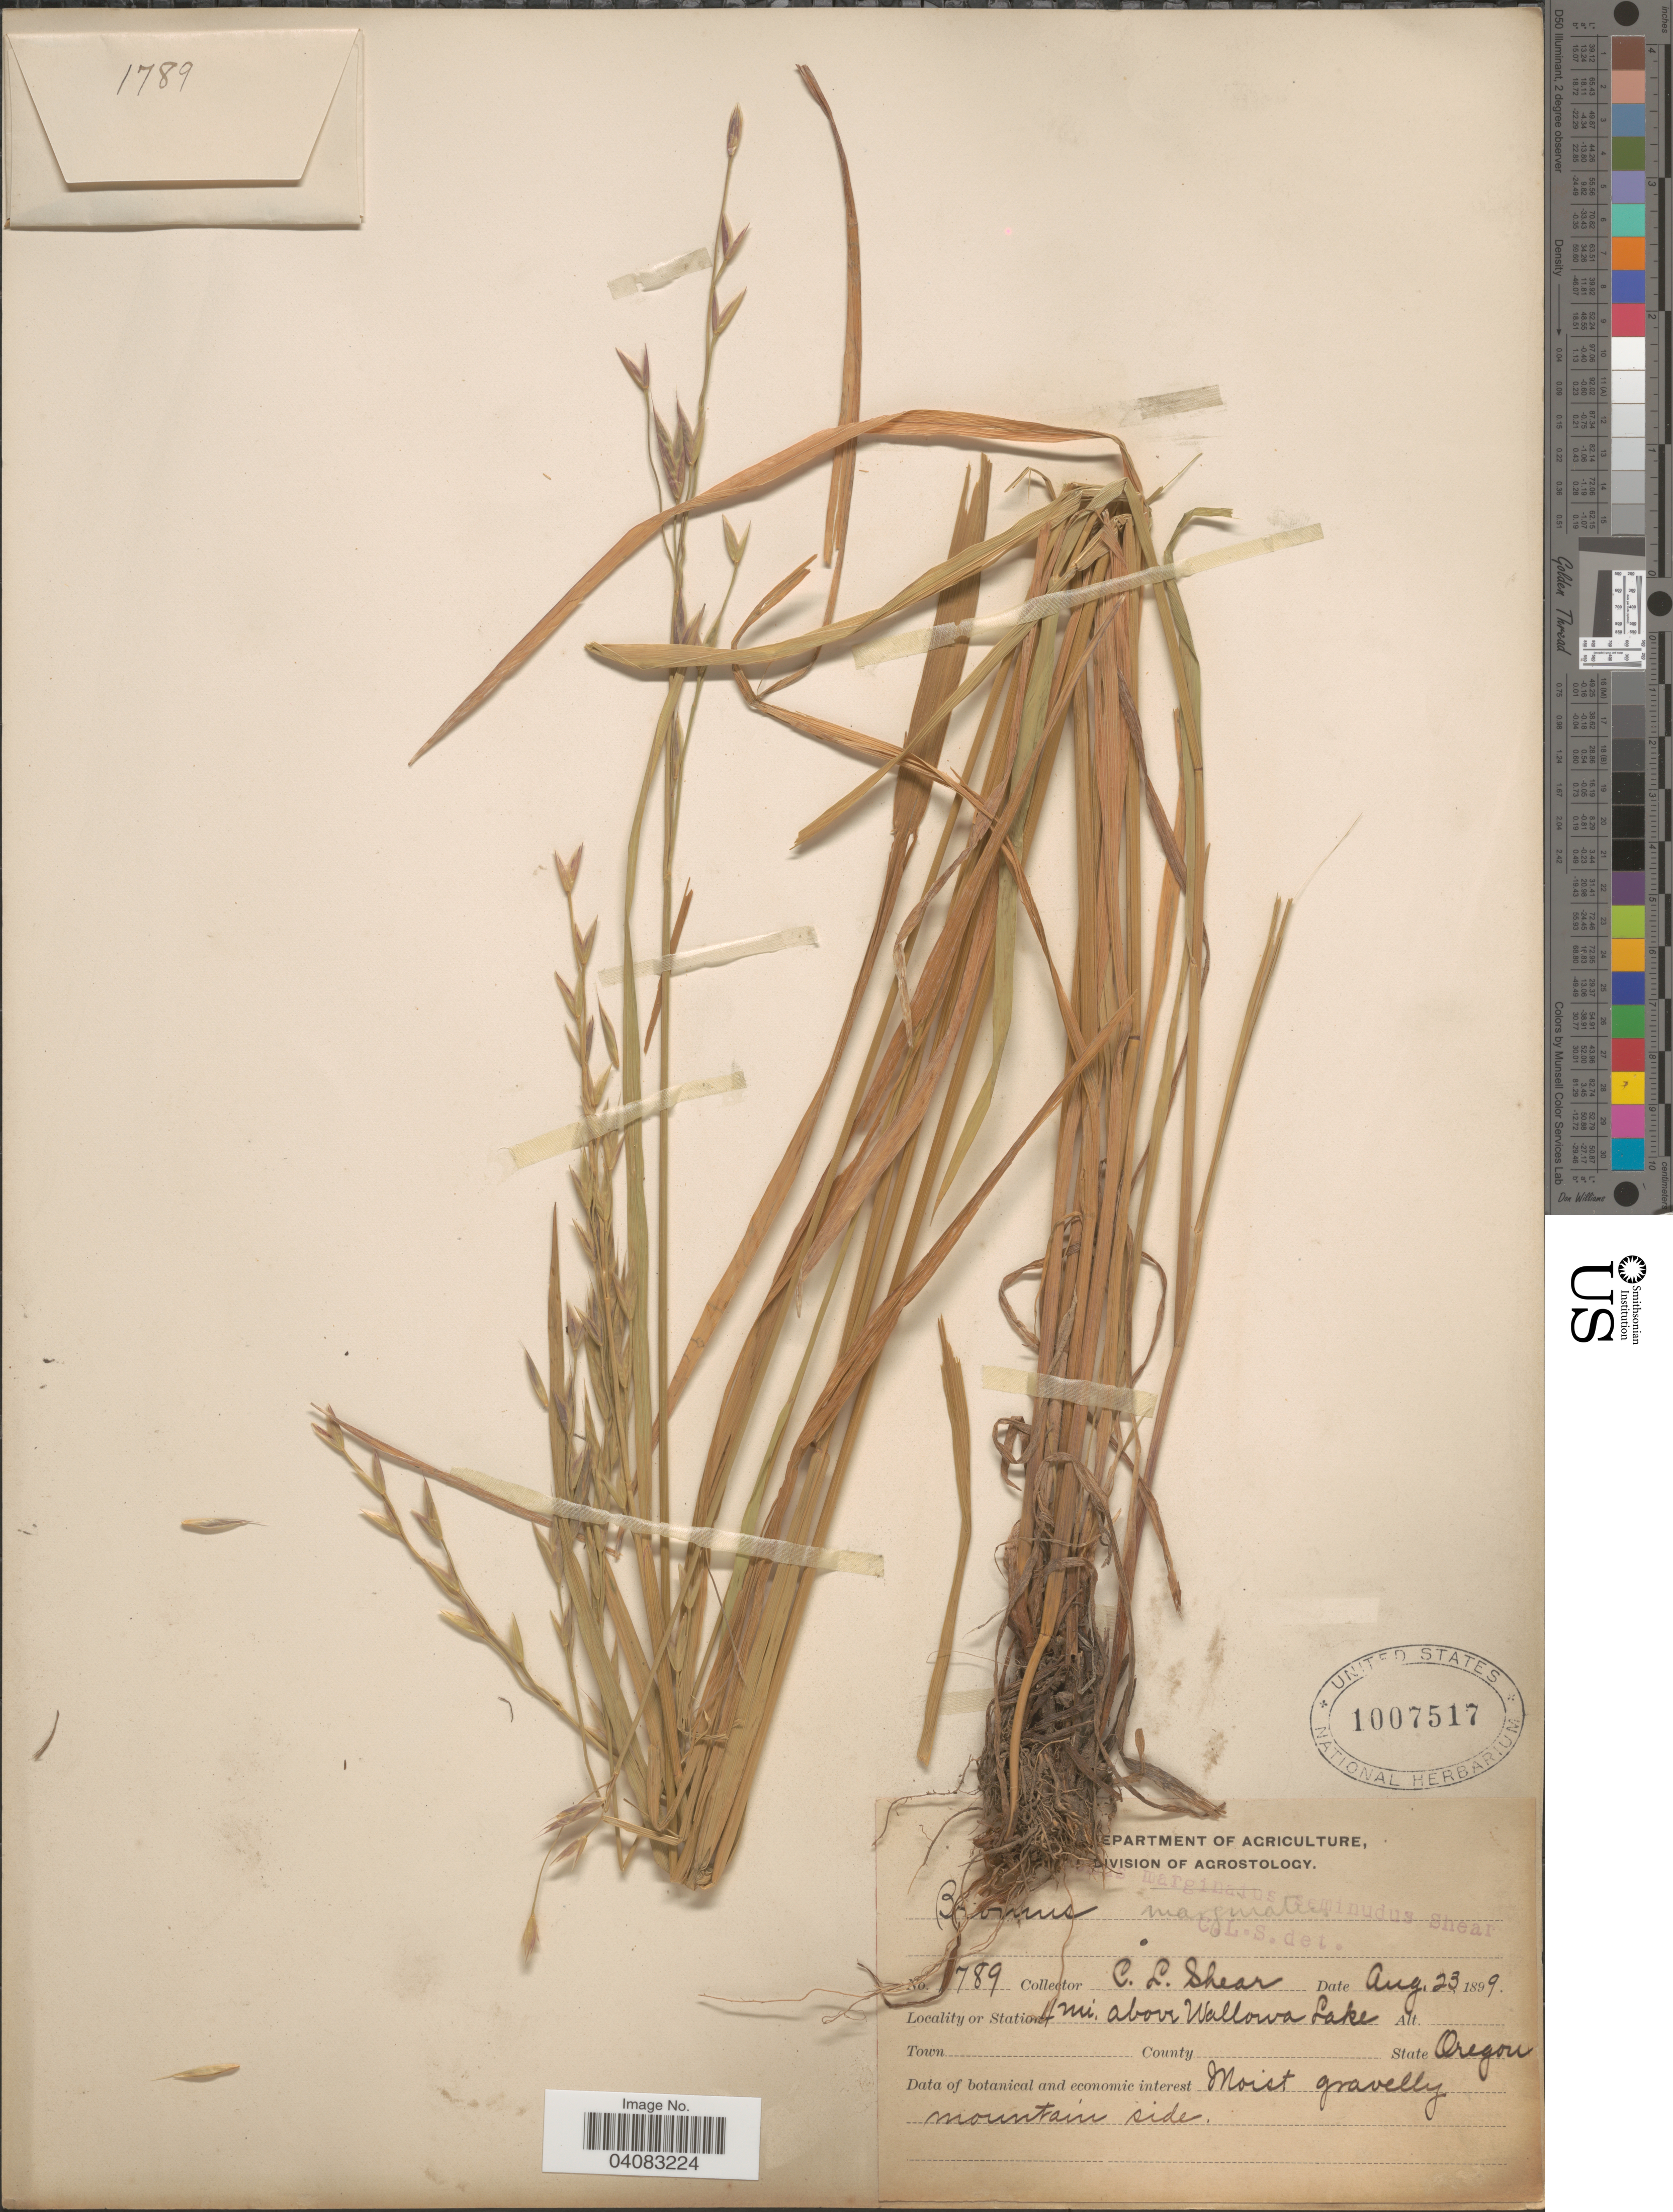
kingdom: Plantae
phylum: Tracheophyta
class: Liliopsida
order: Poales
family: Poaceae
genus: Bromus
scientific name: Bromus marginatus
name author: Nees ex Steud.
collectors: C. L. Shear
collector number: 789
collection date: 1899-08-23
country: United States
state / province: Oregon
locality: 4 mi. above Wallowa Lake.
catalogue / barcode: US 1007517